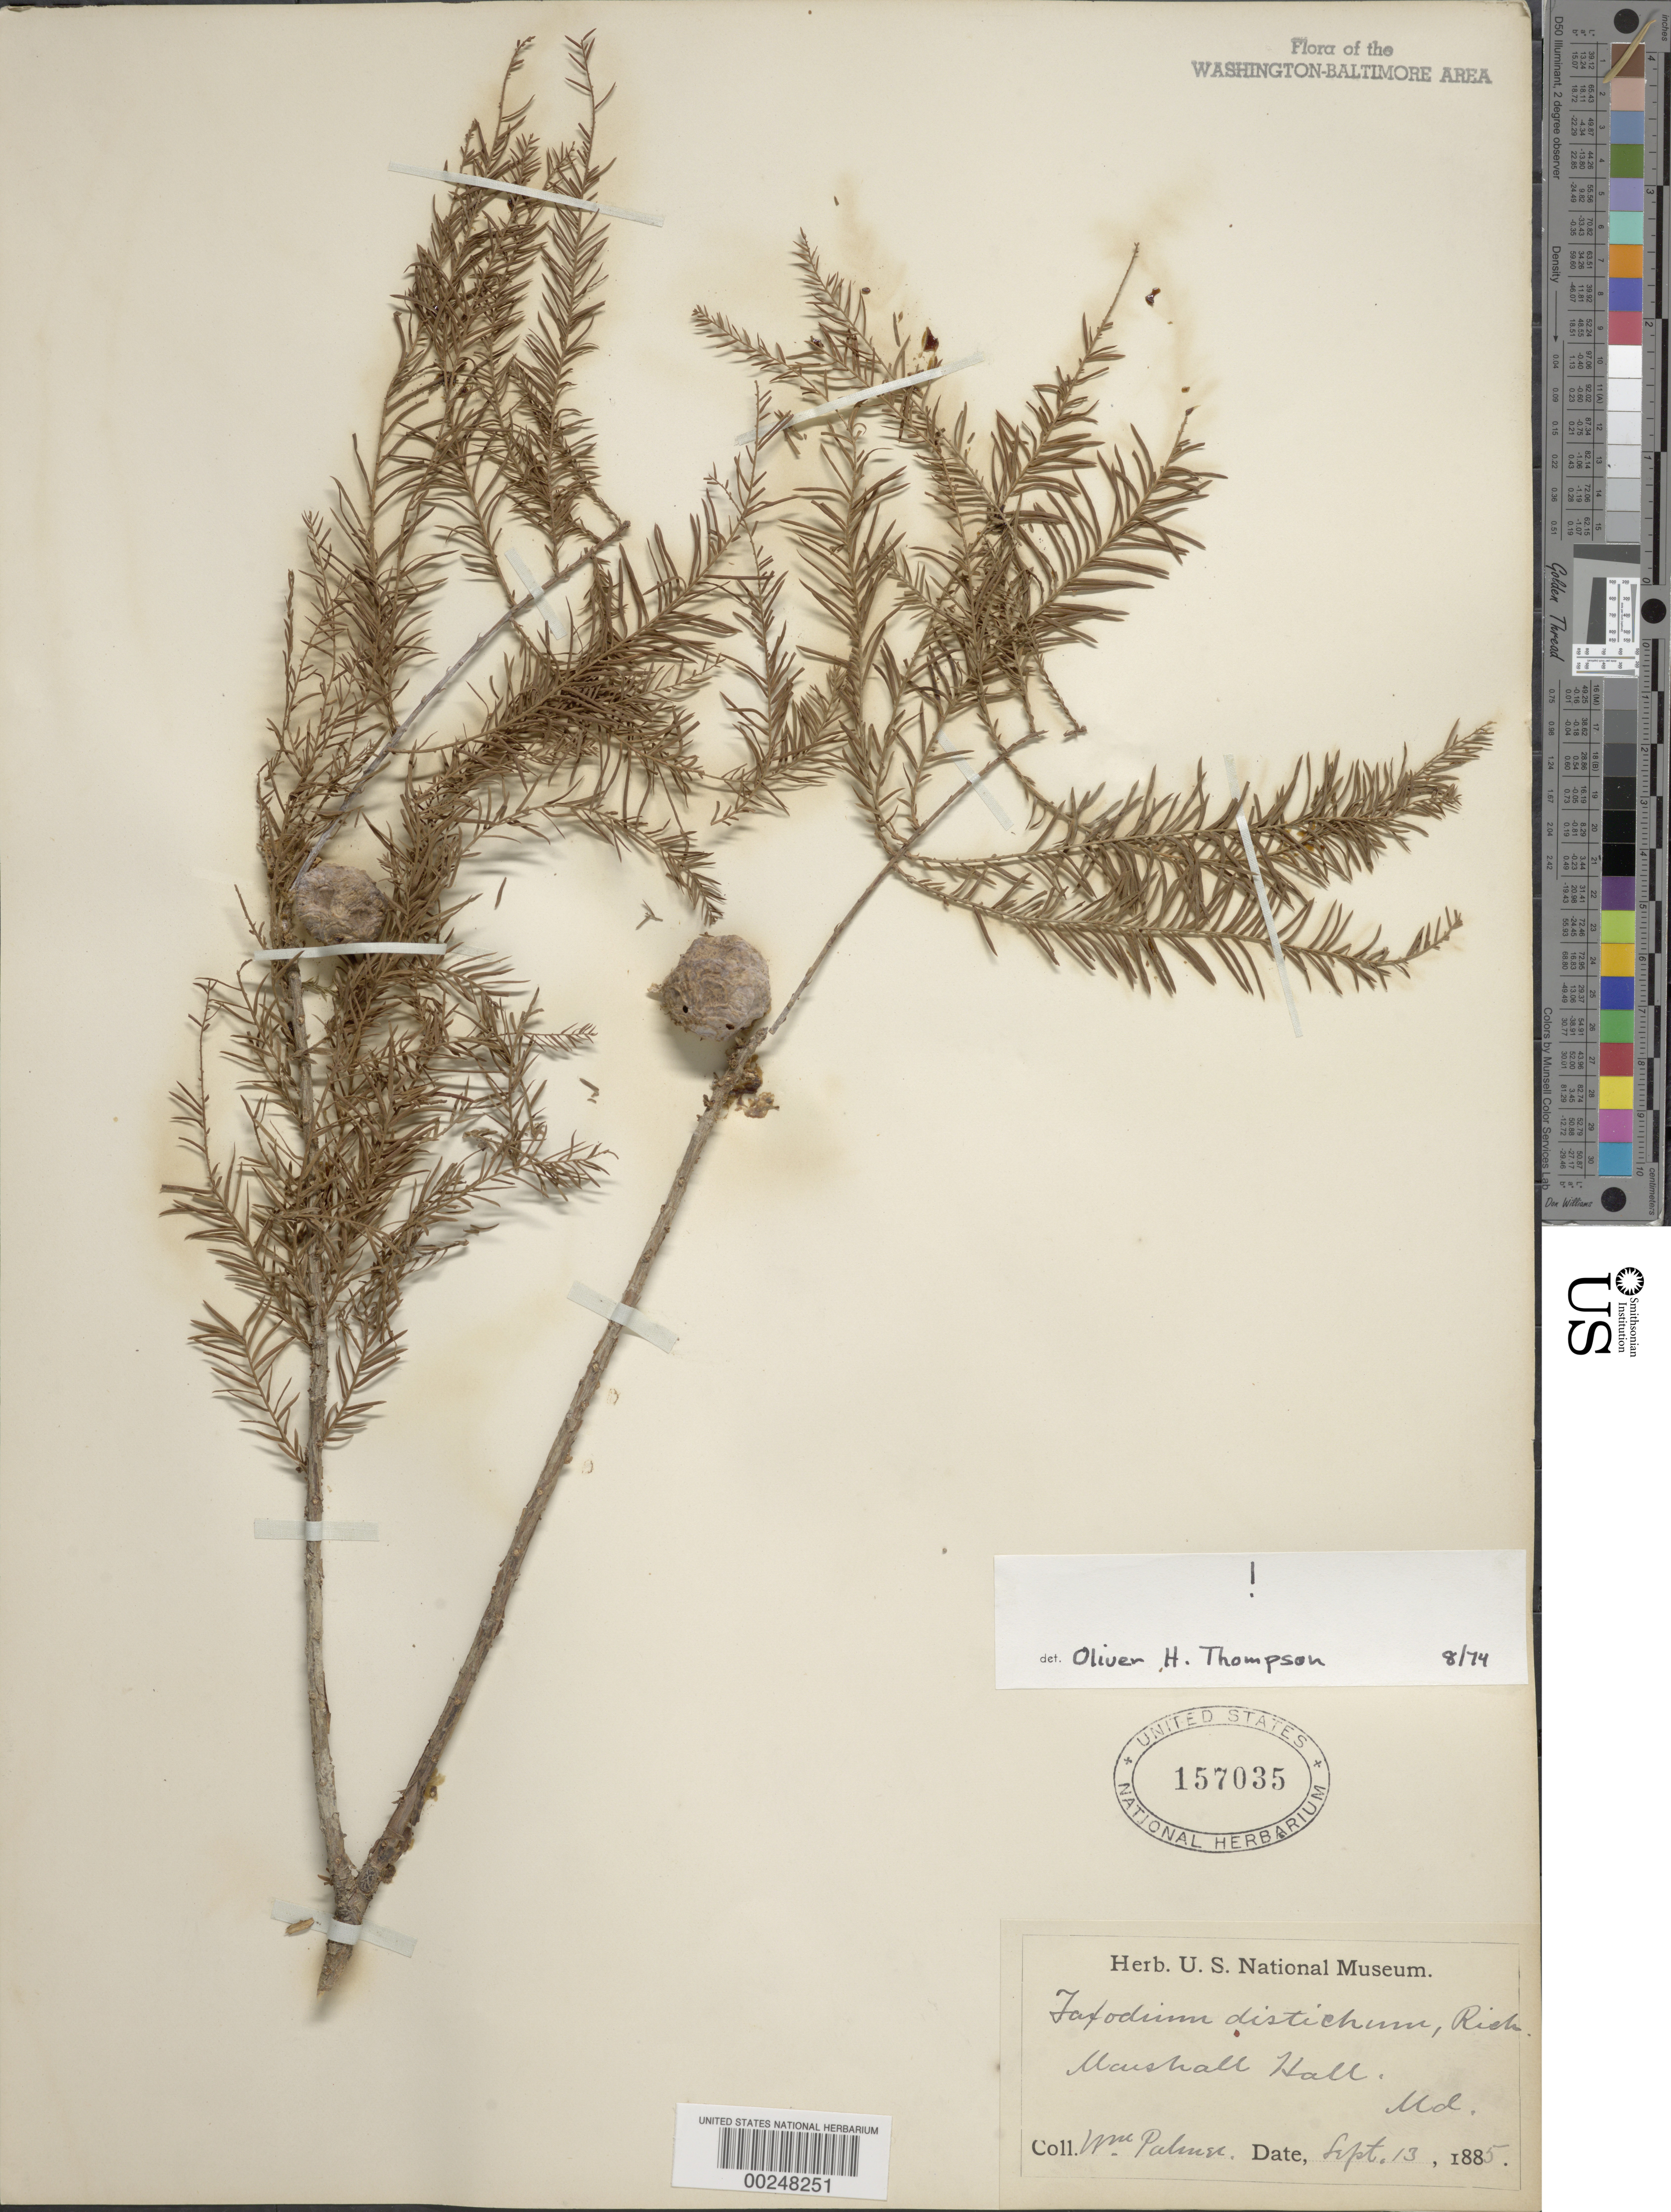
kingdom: Plantae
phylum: Tracheophyta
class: Pinopsida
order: Pinales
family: Cupressaceae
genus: Taxodium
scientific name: Taxodium distichum var. imbricarium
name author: (L.) Rich.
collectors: W. Palmer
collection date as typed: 13 Sep 1885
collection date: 1885-09-13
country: United States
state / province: Maryland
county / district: Charles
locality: Marshall Hall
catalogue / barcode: US 157035